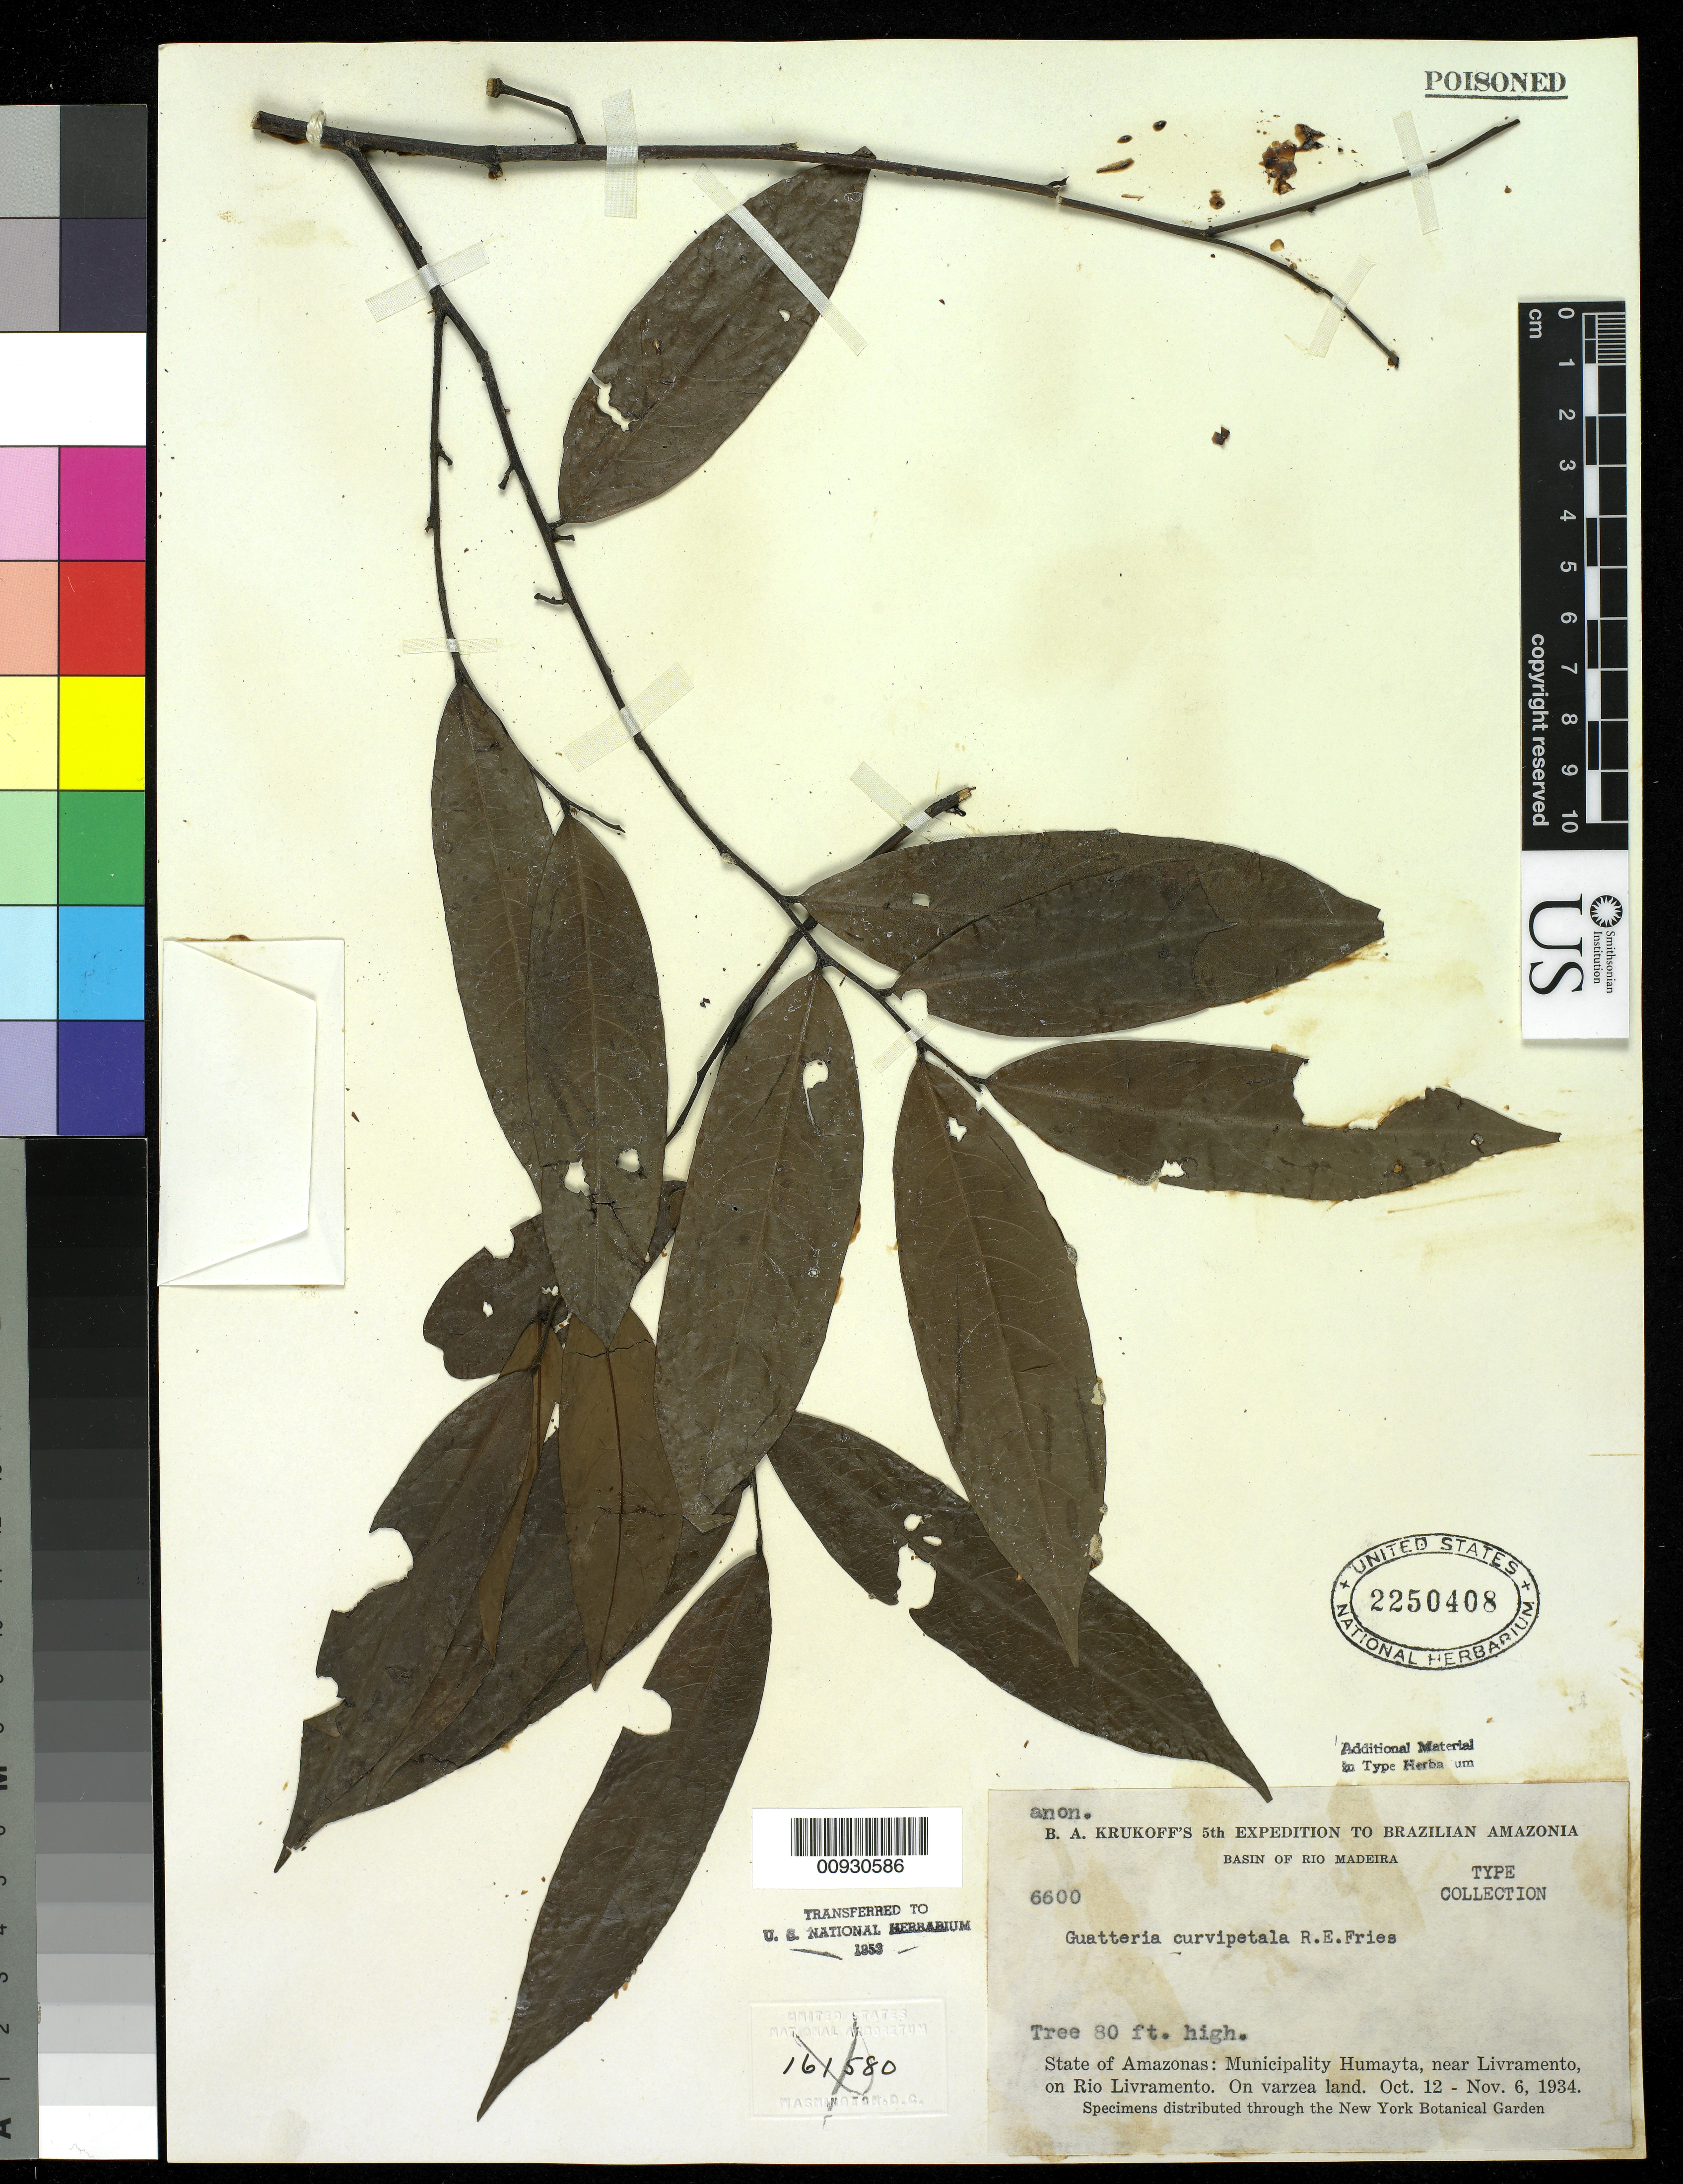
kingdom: Plantae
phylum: Tracheophyta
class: Magnoliopsida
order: Magnoliales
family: Annonaceae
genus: Guatteria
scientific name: Guatteria curvipetala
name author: R.E. Fr.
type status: Isotype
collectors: B. A. Krukoff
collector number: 6600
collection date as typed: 12 Oct 1934 to 06 Nov 1934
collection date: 1934-10-12/1934-11-06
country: Brazil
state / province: Amazonas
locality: Humayta, near Livramento, on Río Livramento.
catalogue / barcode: US 2250408